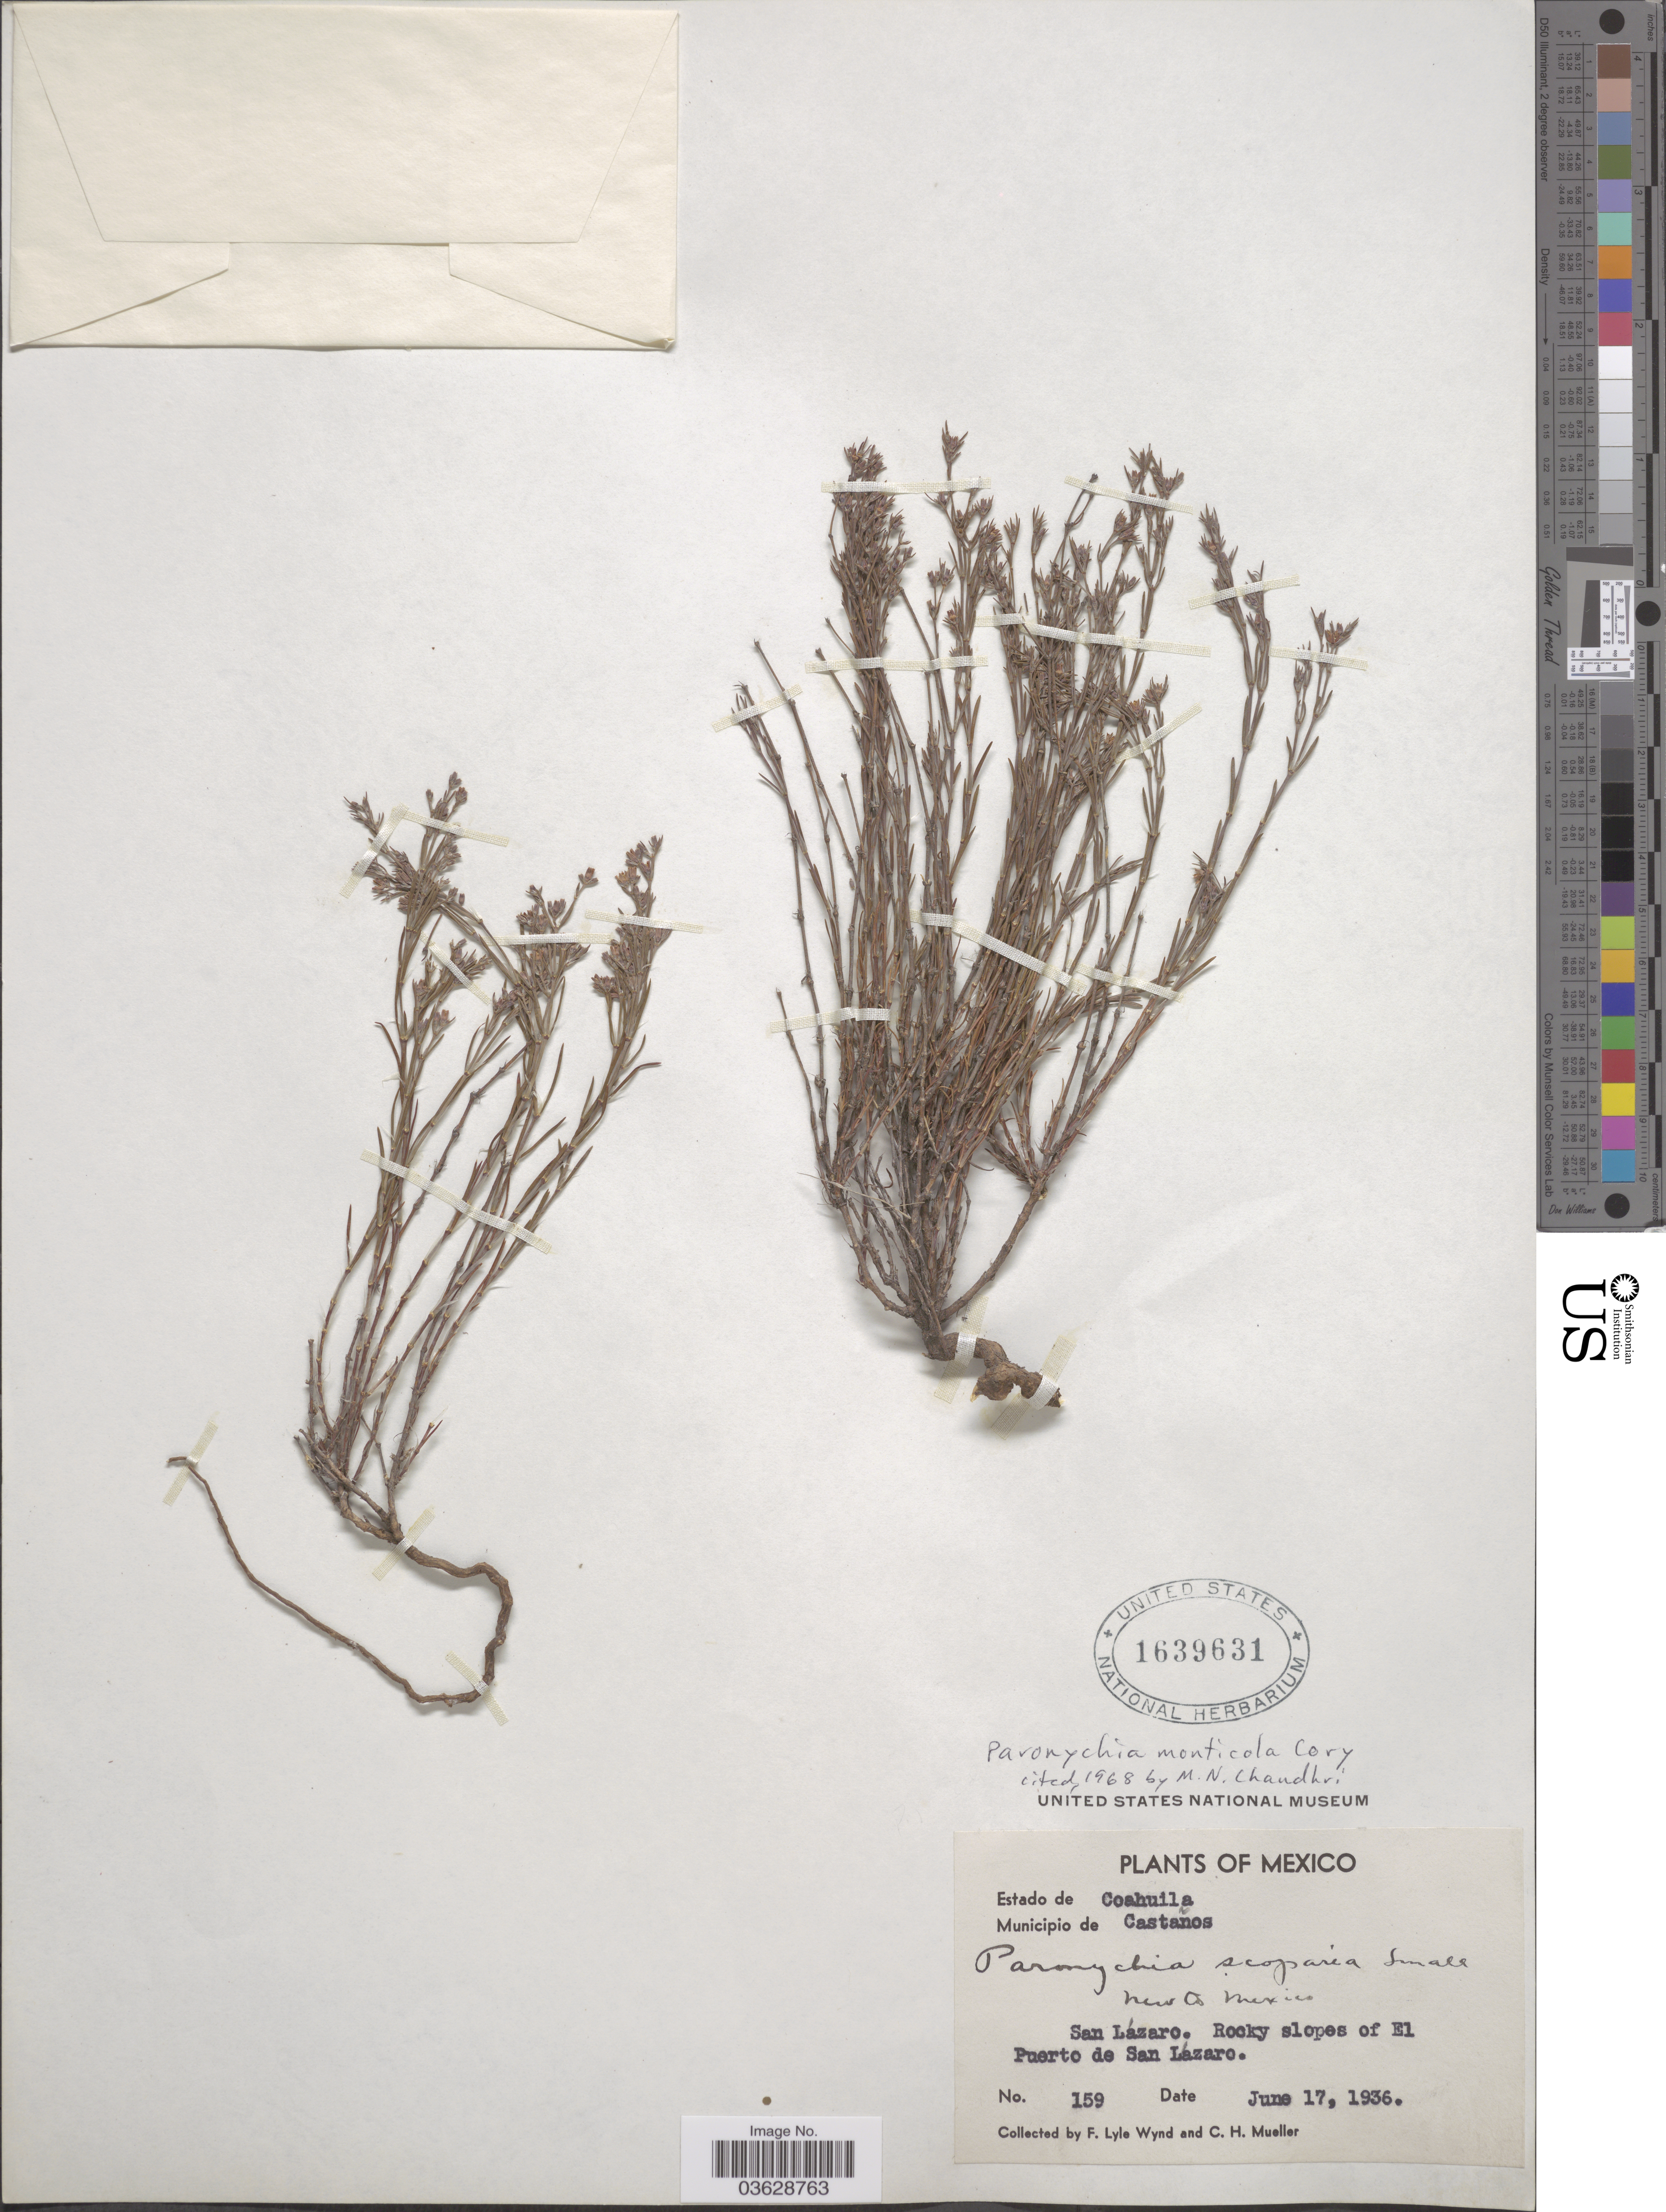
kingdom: Plantae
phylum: Tracheophyta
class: Magnoliopsida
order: Caryophyllales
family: Caryophyllaceae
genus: Paronychia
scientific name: Paronychia monticola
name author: Cory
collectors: F. L. Wynd & C. H. Mueller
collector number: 159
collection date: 1936-06-17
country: Mexico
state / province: Coahuila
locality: Municipio de Castaños. San Lázaro. Rocky slopes of El Puerto de San Lázaro.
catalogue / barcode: US 1639631